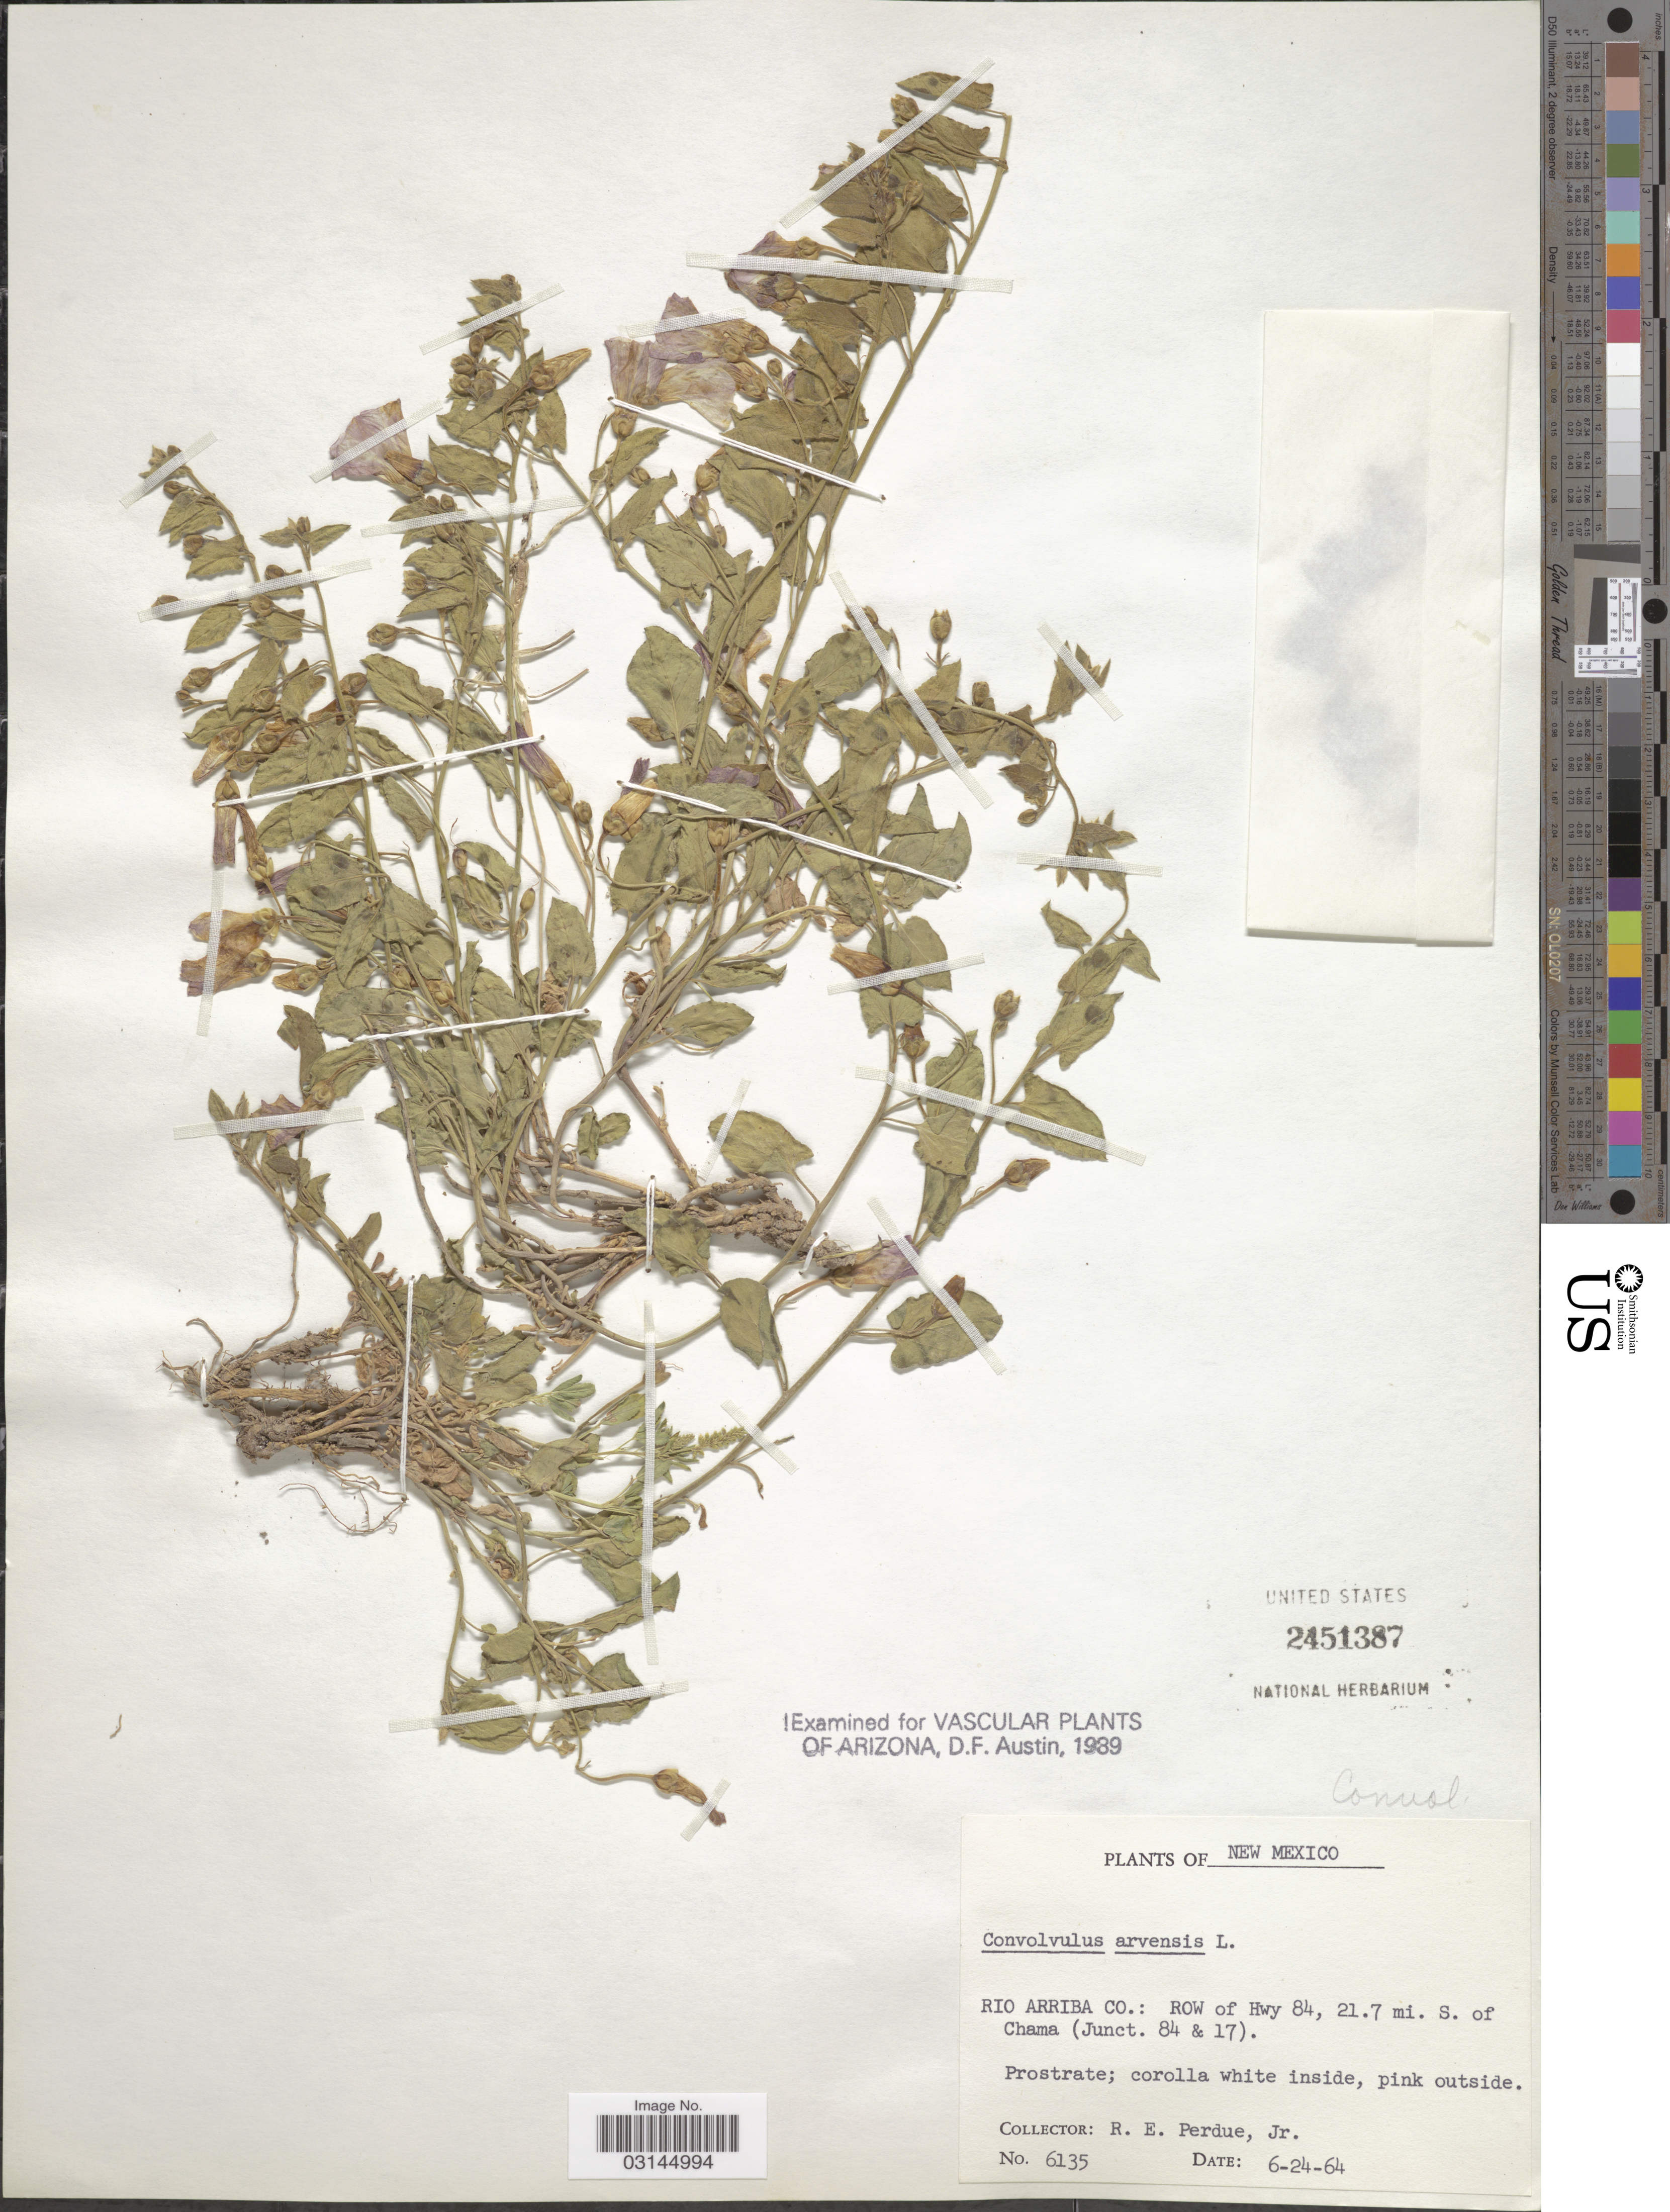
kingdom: Plantae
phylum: Tracheophyta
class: Magnoliopsida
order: Solanales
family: Convolvulaceae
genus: Convolvulus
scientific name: Convolvulus arvensis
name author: L.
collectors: R. E. Perdue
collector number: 6135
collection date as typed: Transcribed d/m/y: 24/6/64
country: United States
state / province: New Mexico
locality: Rio Arriba Co.: Row of Hwy 84, 21.7 mi. S. of Chama (Junct. 84 & 17).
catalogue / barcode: US 2451387